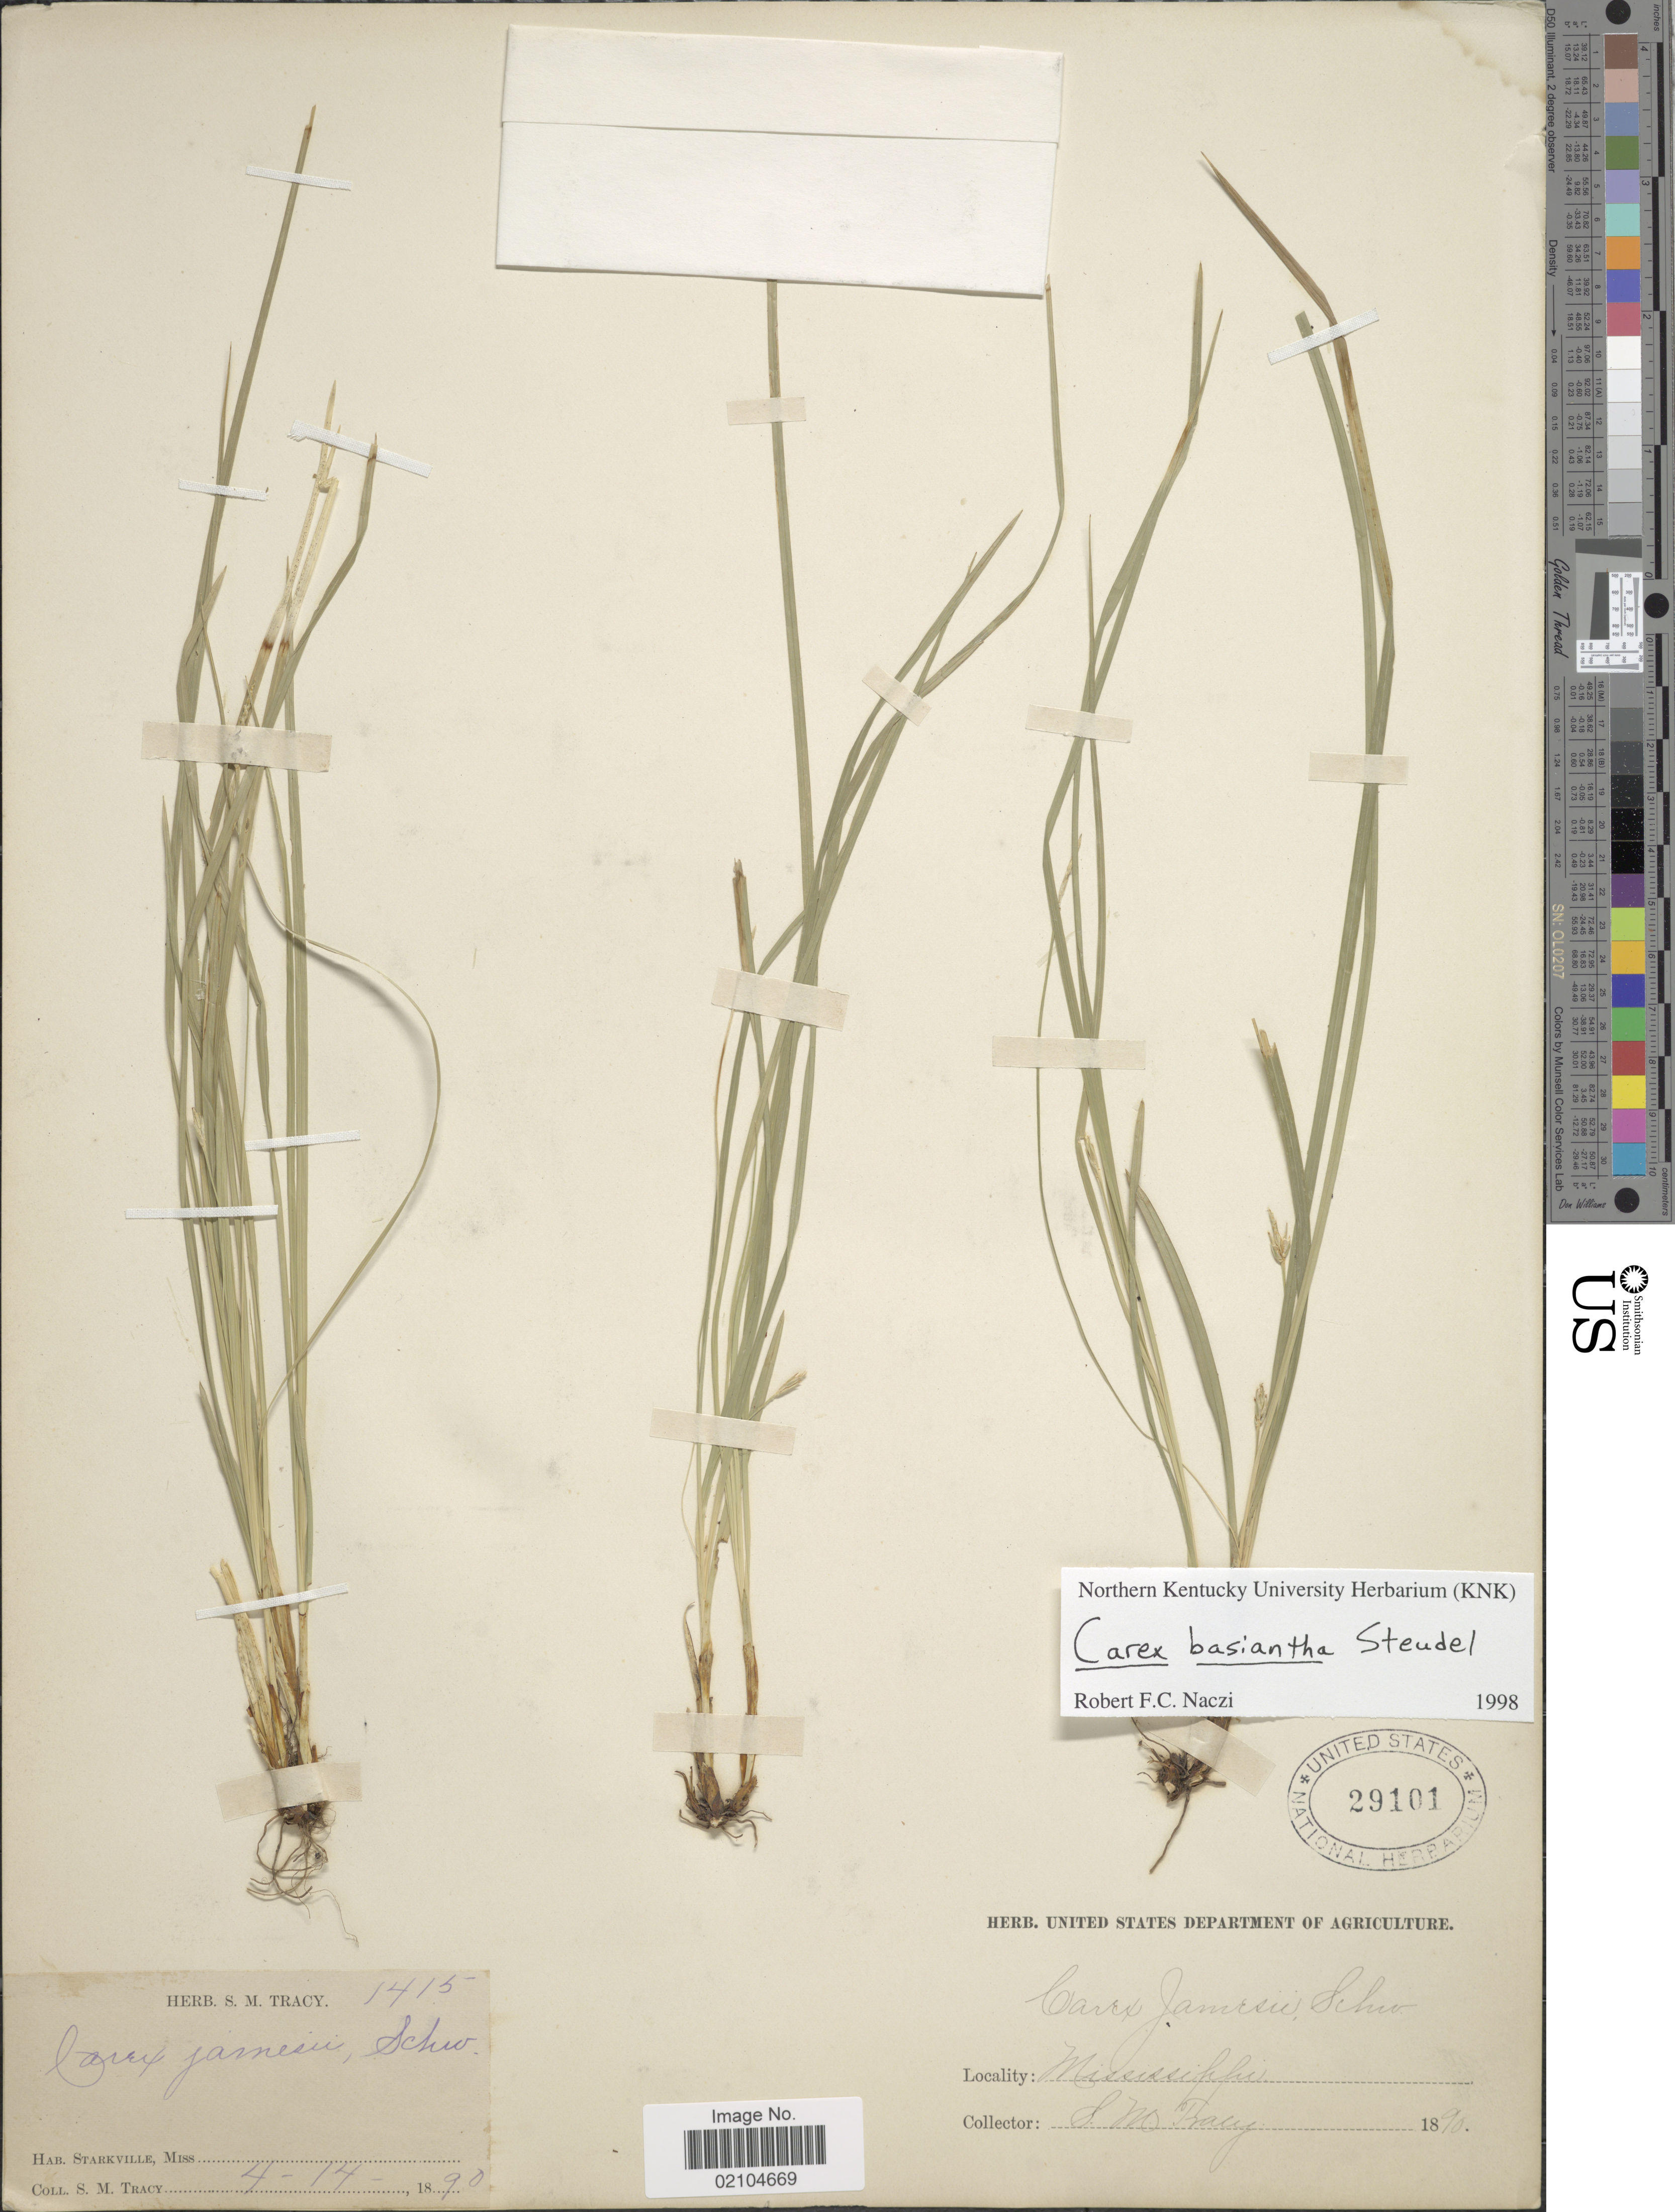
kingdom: Plantae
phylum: Tracheophyta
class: Liliopsida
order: Poales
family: Cyperaceae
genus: Carex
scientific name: Carex basiantha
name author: Steud.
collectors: S. M. Tracy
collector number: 1415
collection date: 1890-04-14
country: United States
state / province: Mississippi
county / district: Oktibbeha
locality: Starkville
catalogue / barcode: US 29101